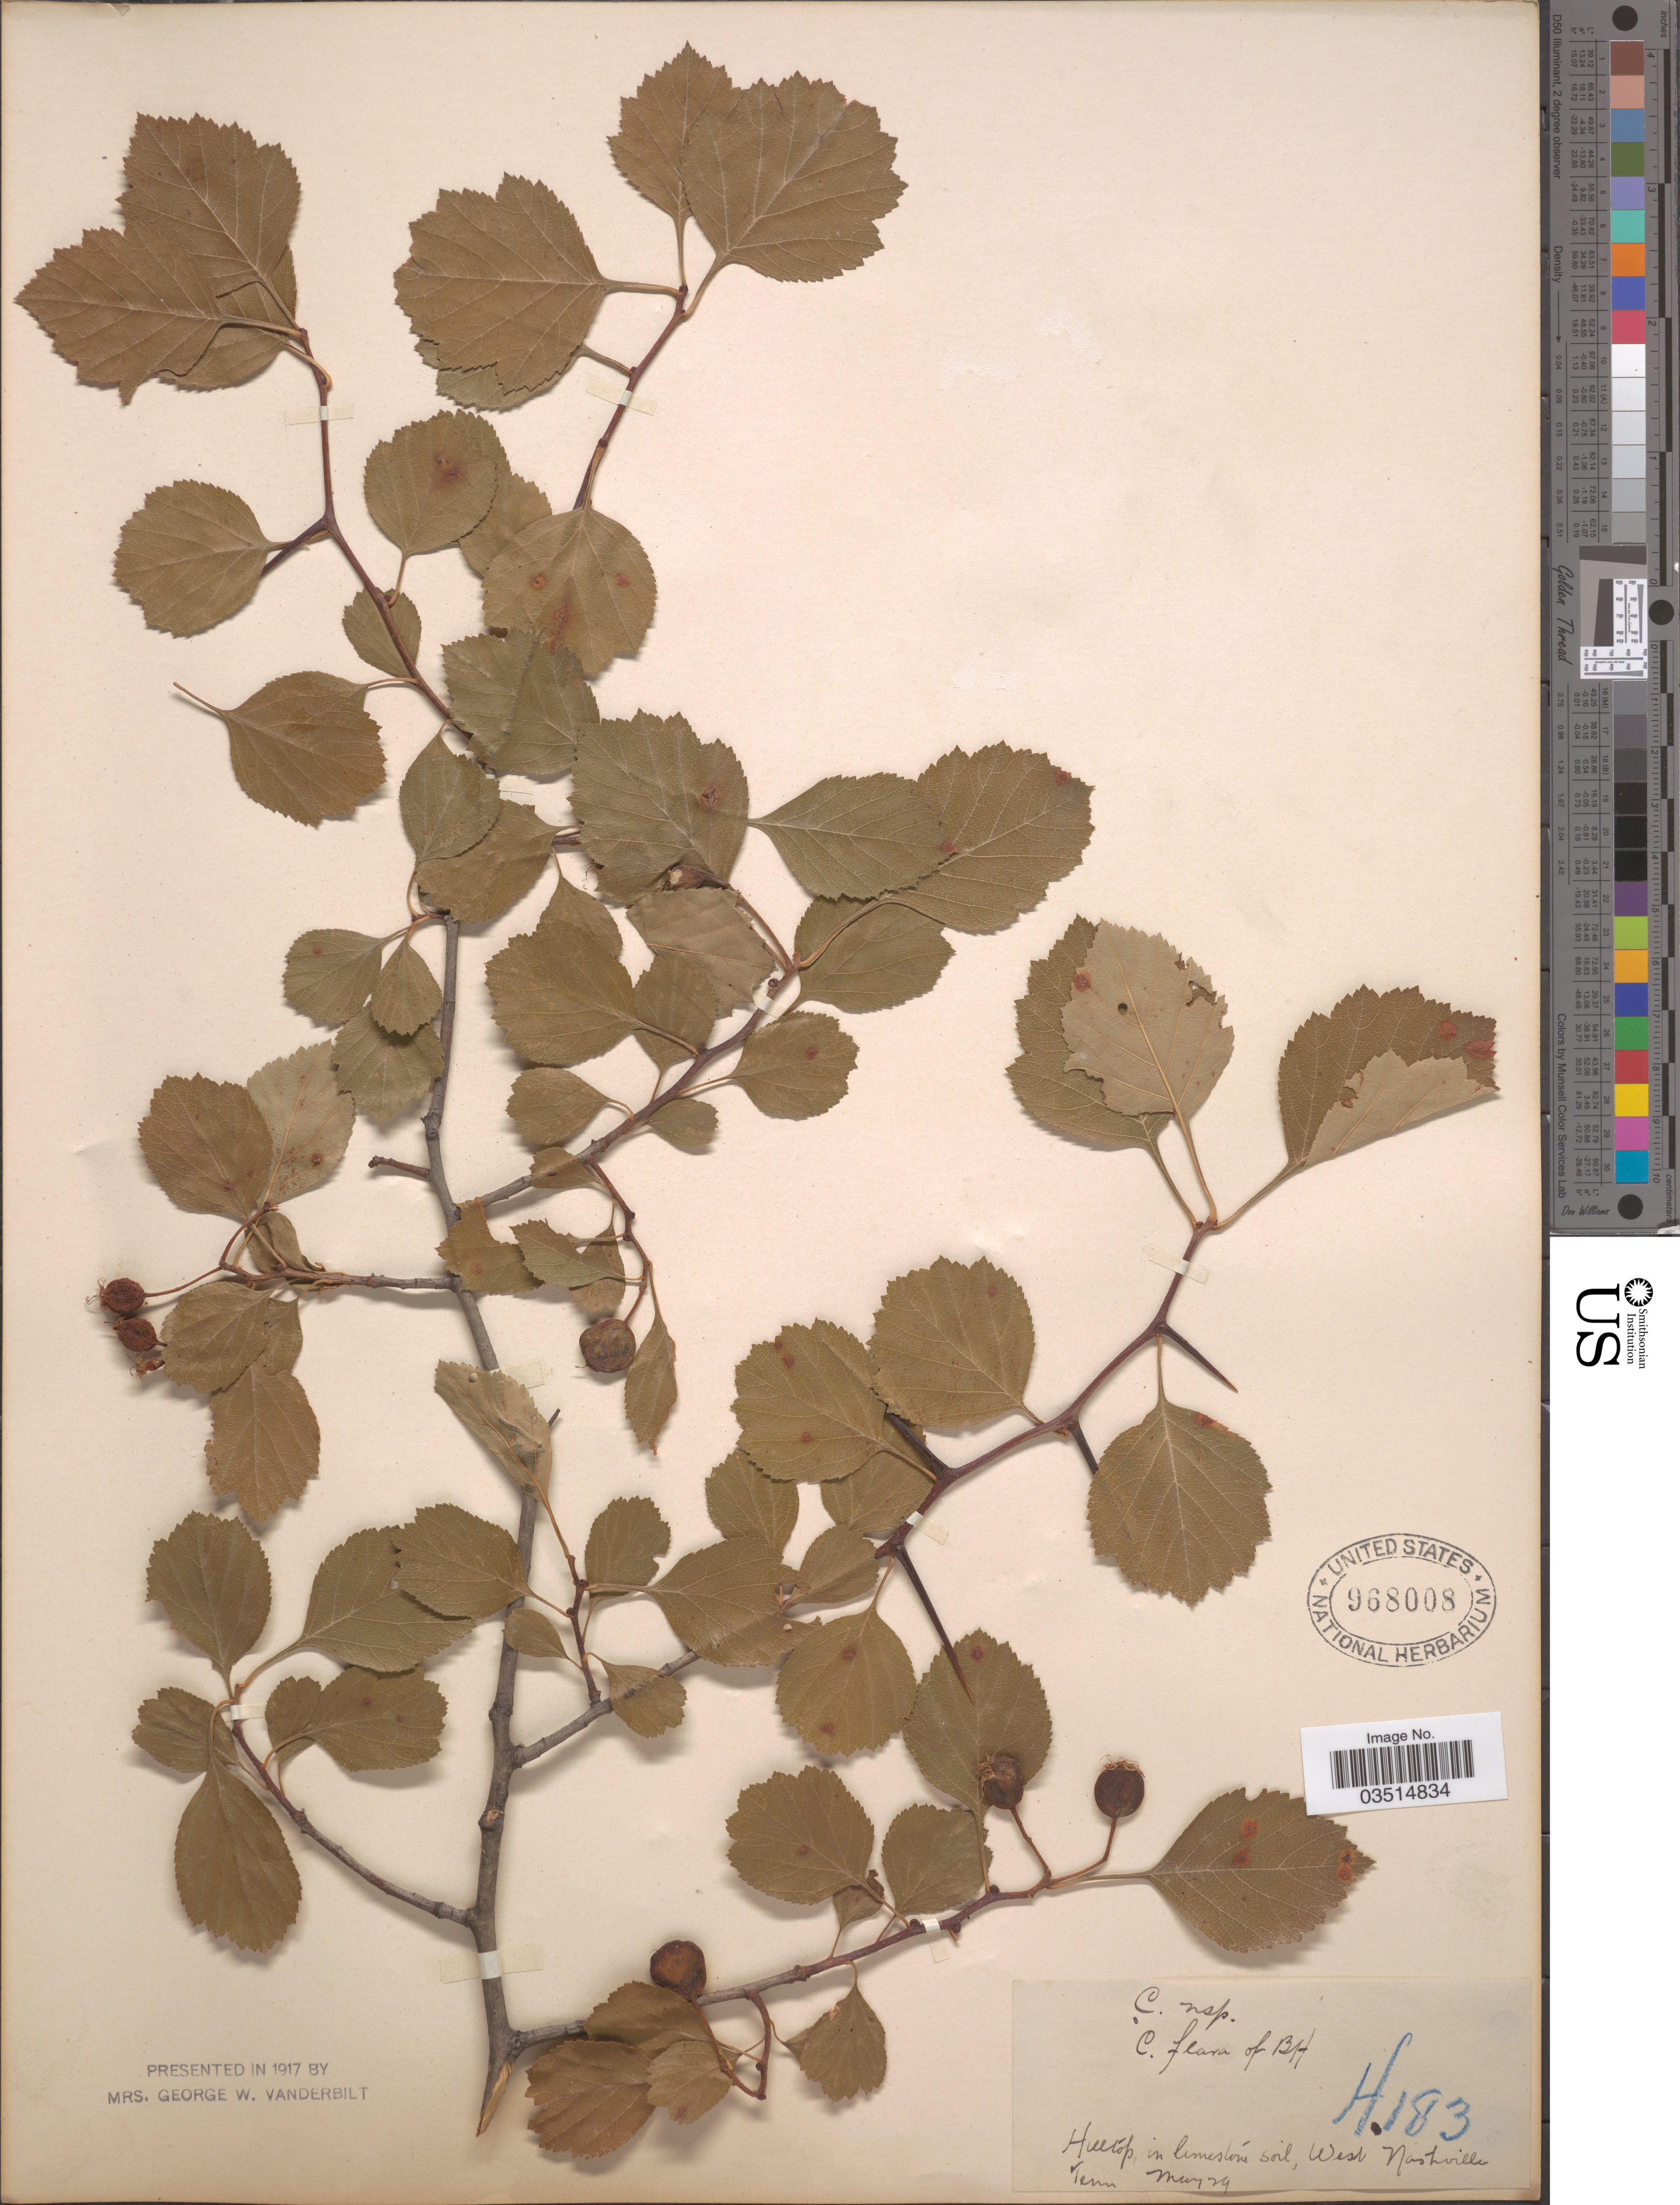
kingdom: Plantae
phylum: Tracheophyta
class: Magnoliopsida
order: Rosales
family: Rosaceae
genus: Crataegus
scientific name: Crataegus flava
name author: Aiton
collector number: H183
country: United States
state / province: Tennessee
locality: West Nashville.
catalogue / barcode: US 968008